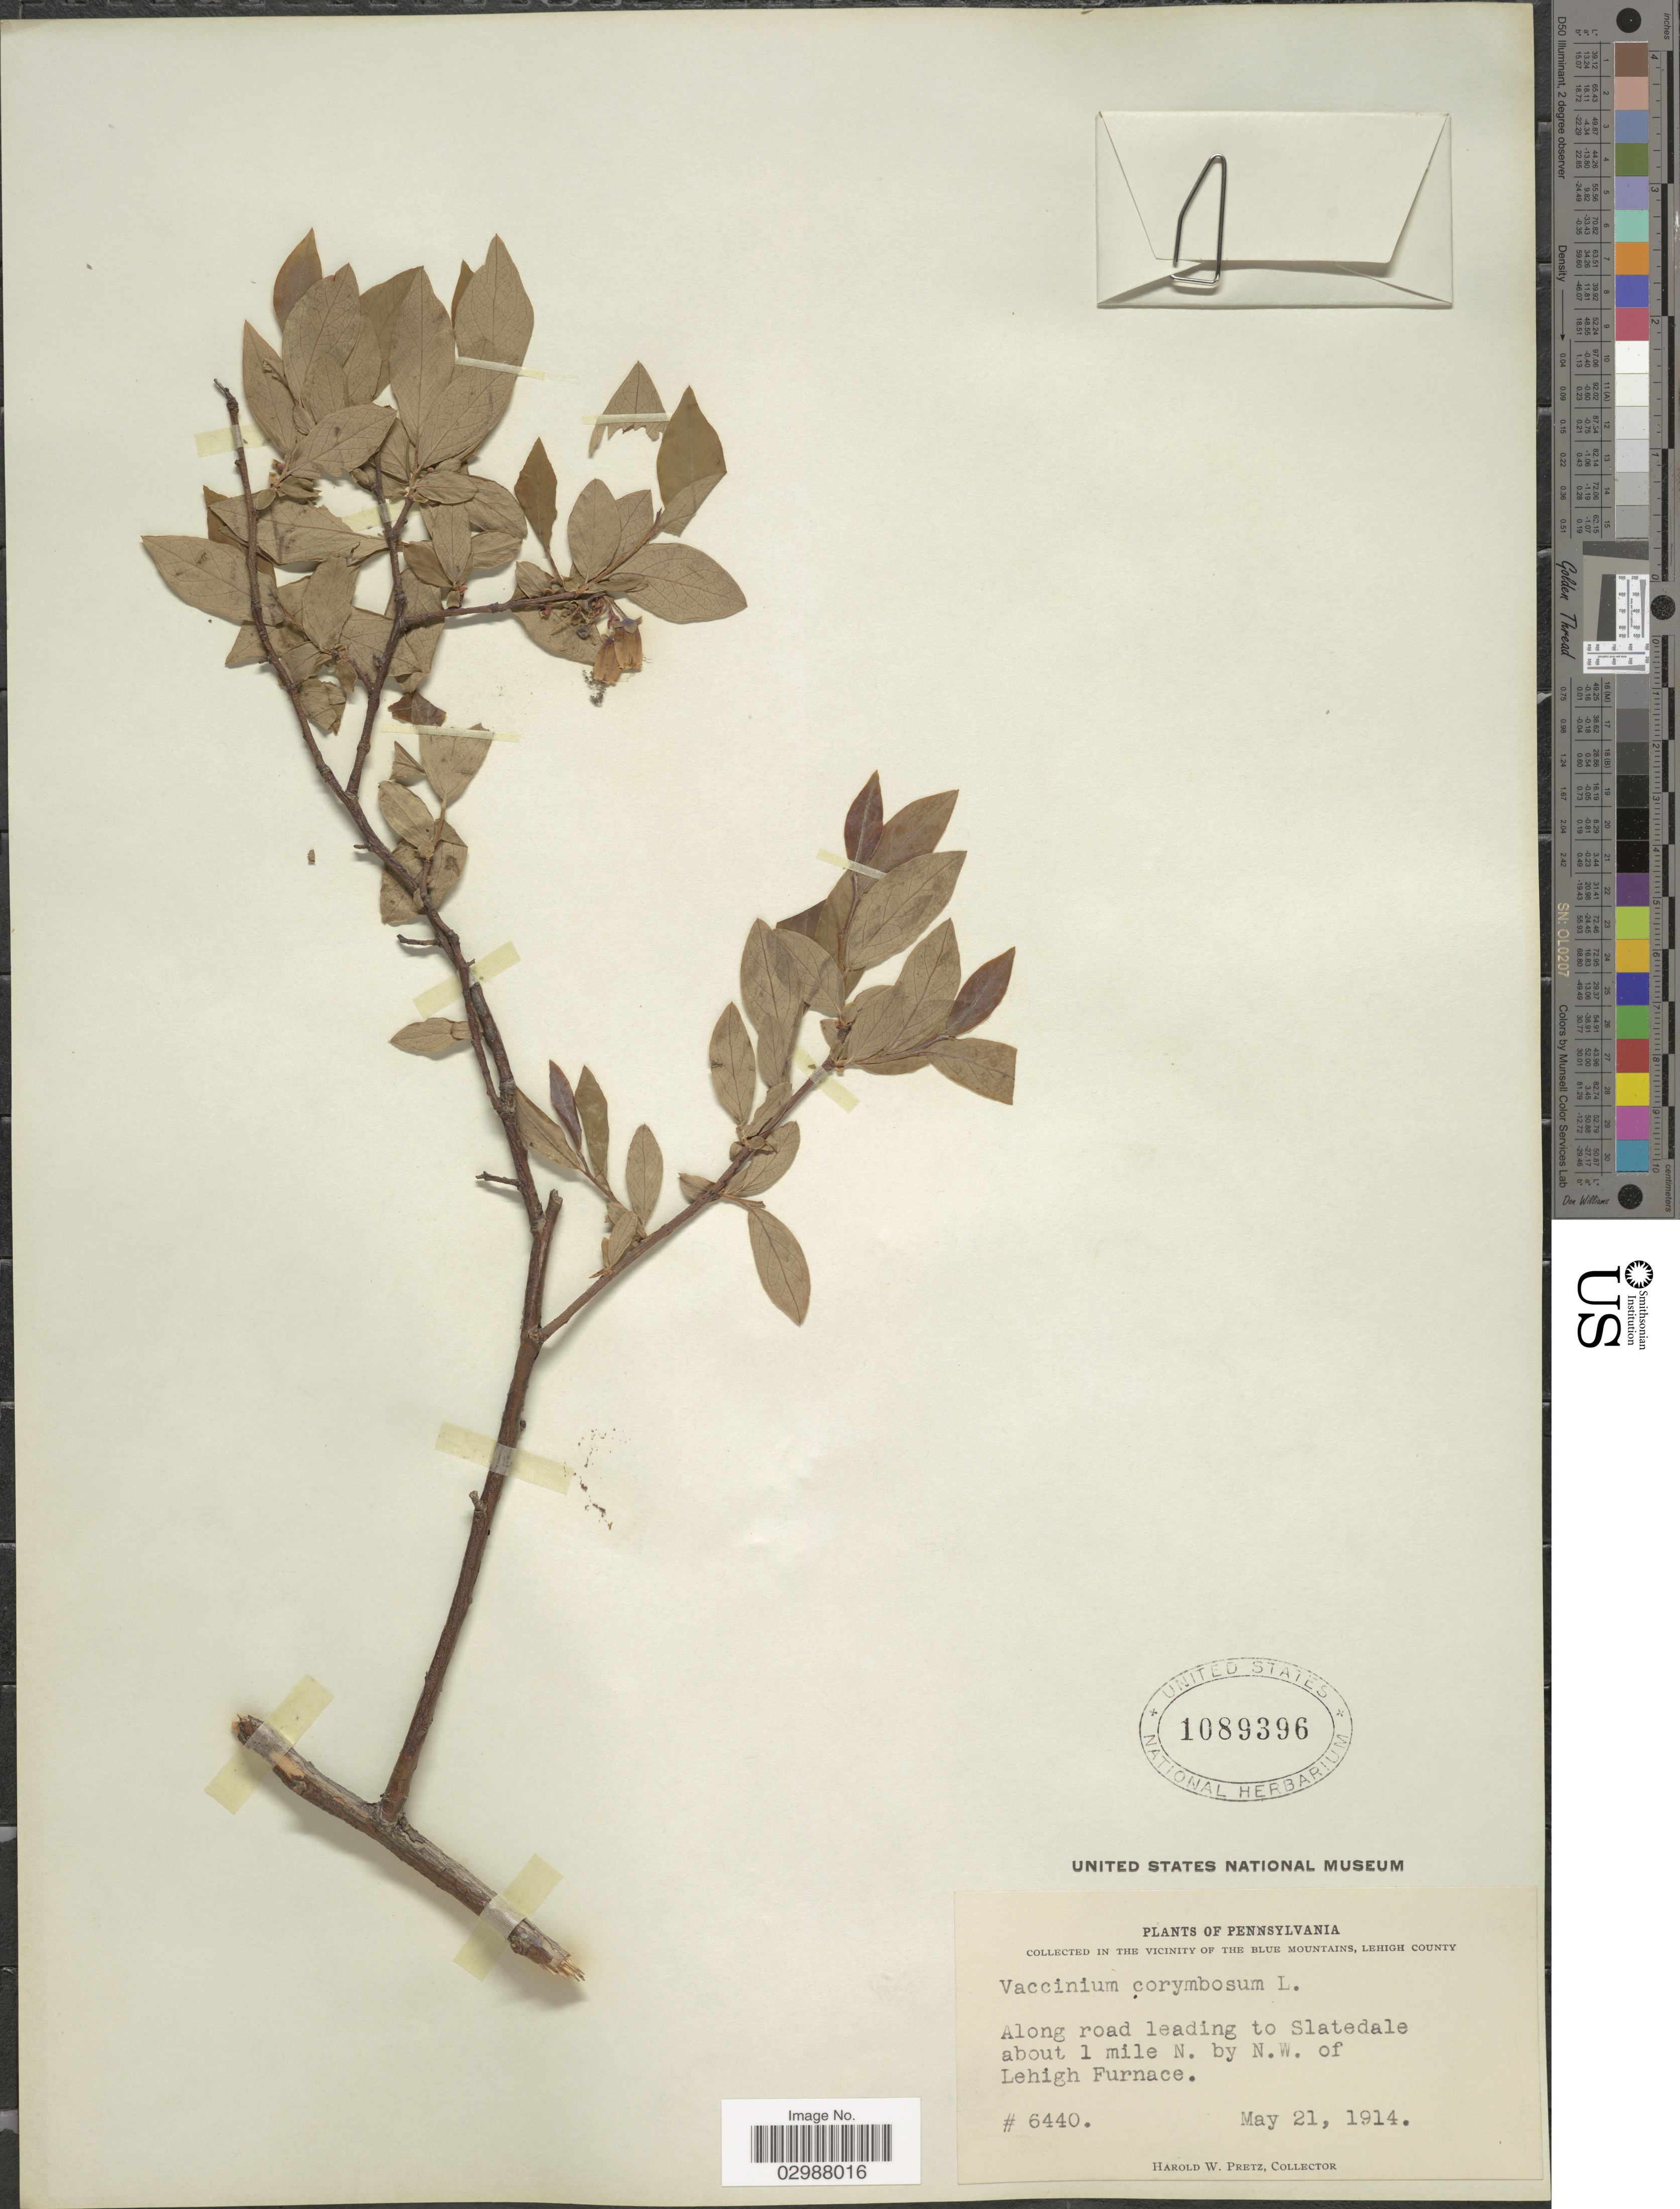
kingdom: Plantae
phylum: Tracheophyta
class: Magnoliopsida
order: Ericales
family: Ericaceae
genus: Vaccinium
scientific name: Vaccinium corymbosum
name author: L.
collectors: H. W. Pretz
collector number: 6440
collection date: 1914-05-21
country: United States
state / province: Pennsylvania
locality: In the vicinity of the Blue Mountains, Lehigh County. Along road leading to Slatedale about 1 mile N. by N.W. of Lehigh Furnace.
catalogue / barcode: US 1089396